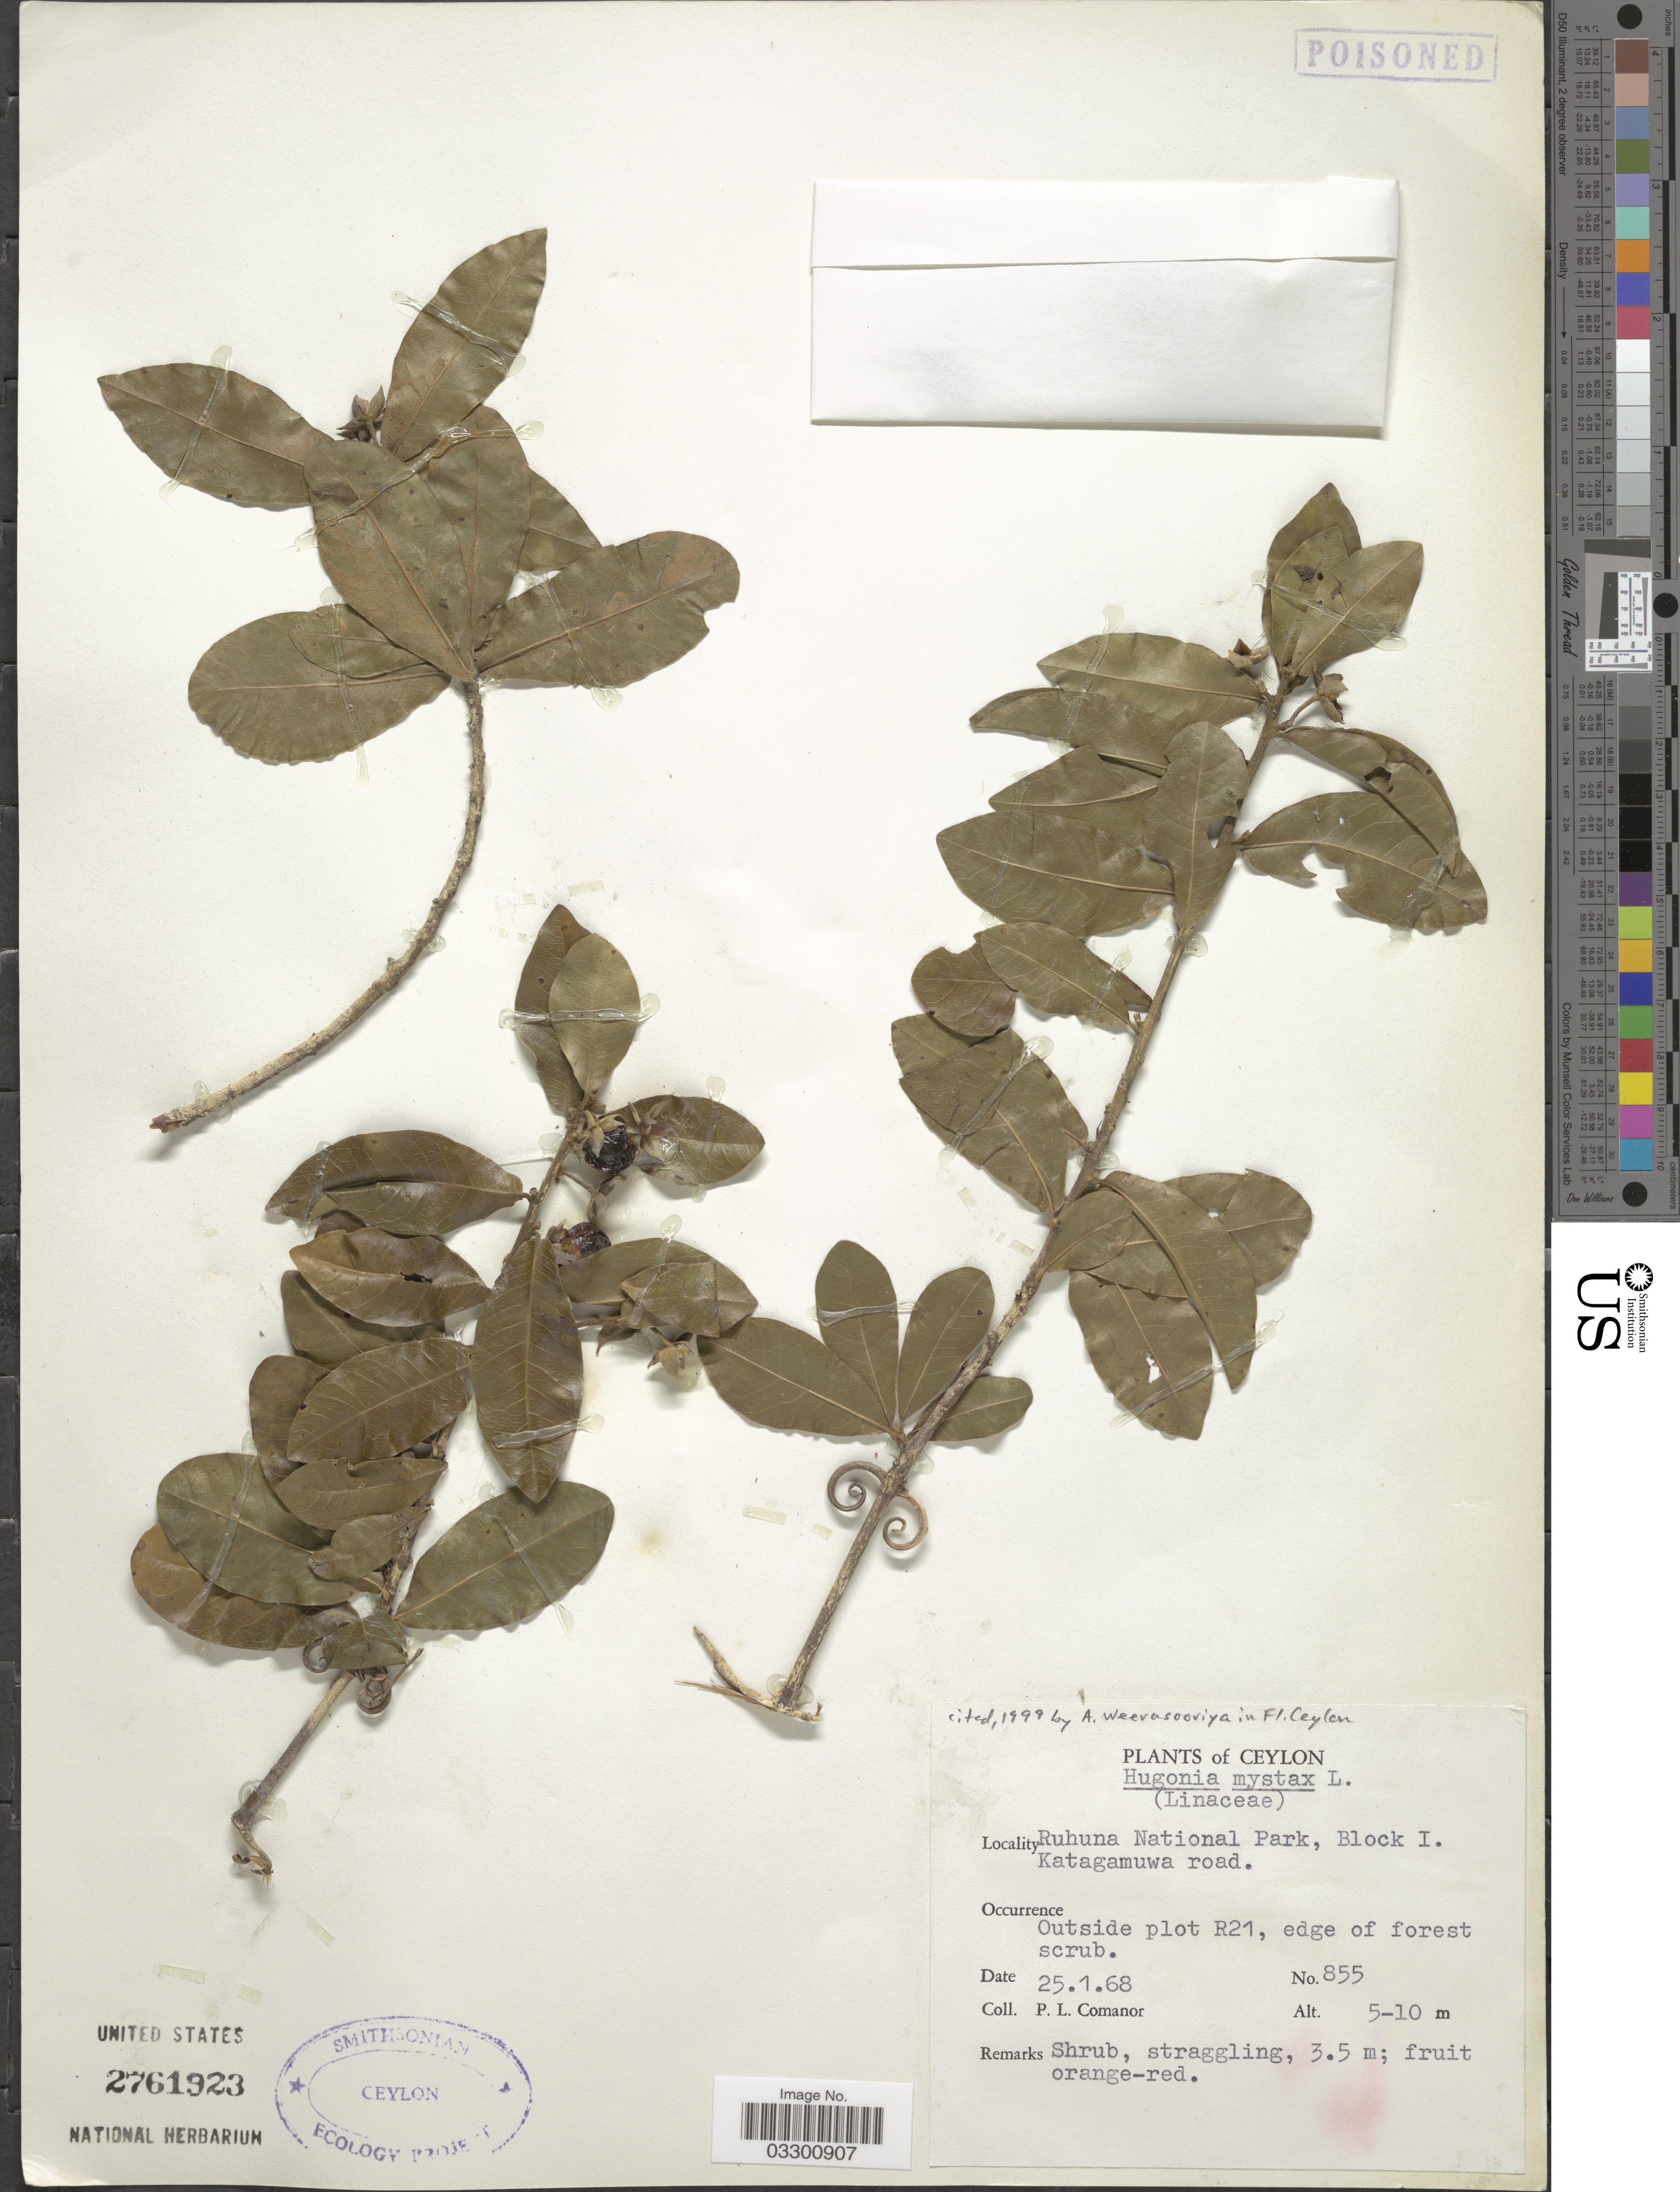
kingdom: Plantae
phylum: Tracheophyta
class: Magnoliopsida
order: Malpighiales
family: Linaceae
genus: Hugonia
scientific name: Hugonia mystax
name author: L.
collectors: P. Comanor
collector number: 855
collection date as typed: Transcribed d/m/y: 25/1/68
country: Sri Lanka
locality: Ceylon, Ruhuna National Park, Block I. Katagamuwa road. Outside plot R21.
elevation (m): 5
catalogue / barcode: US 2761923